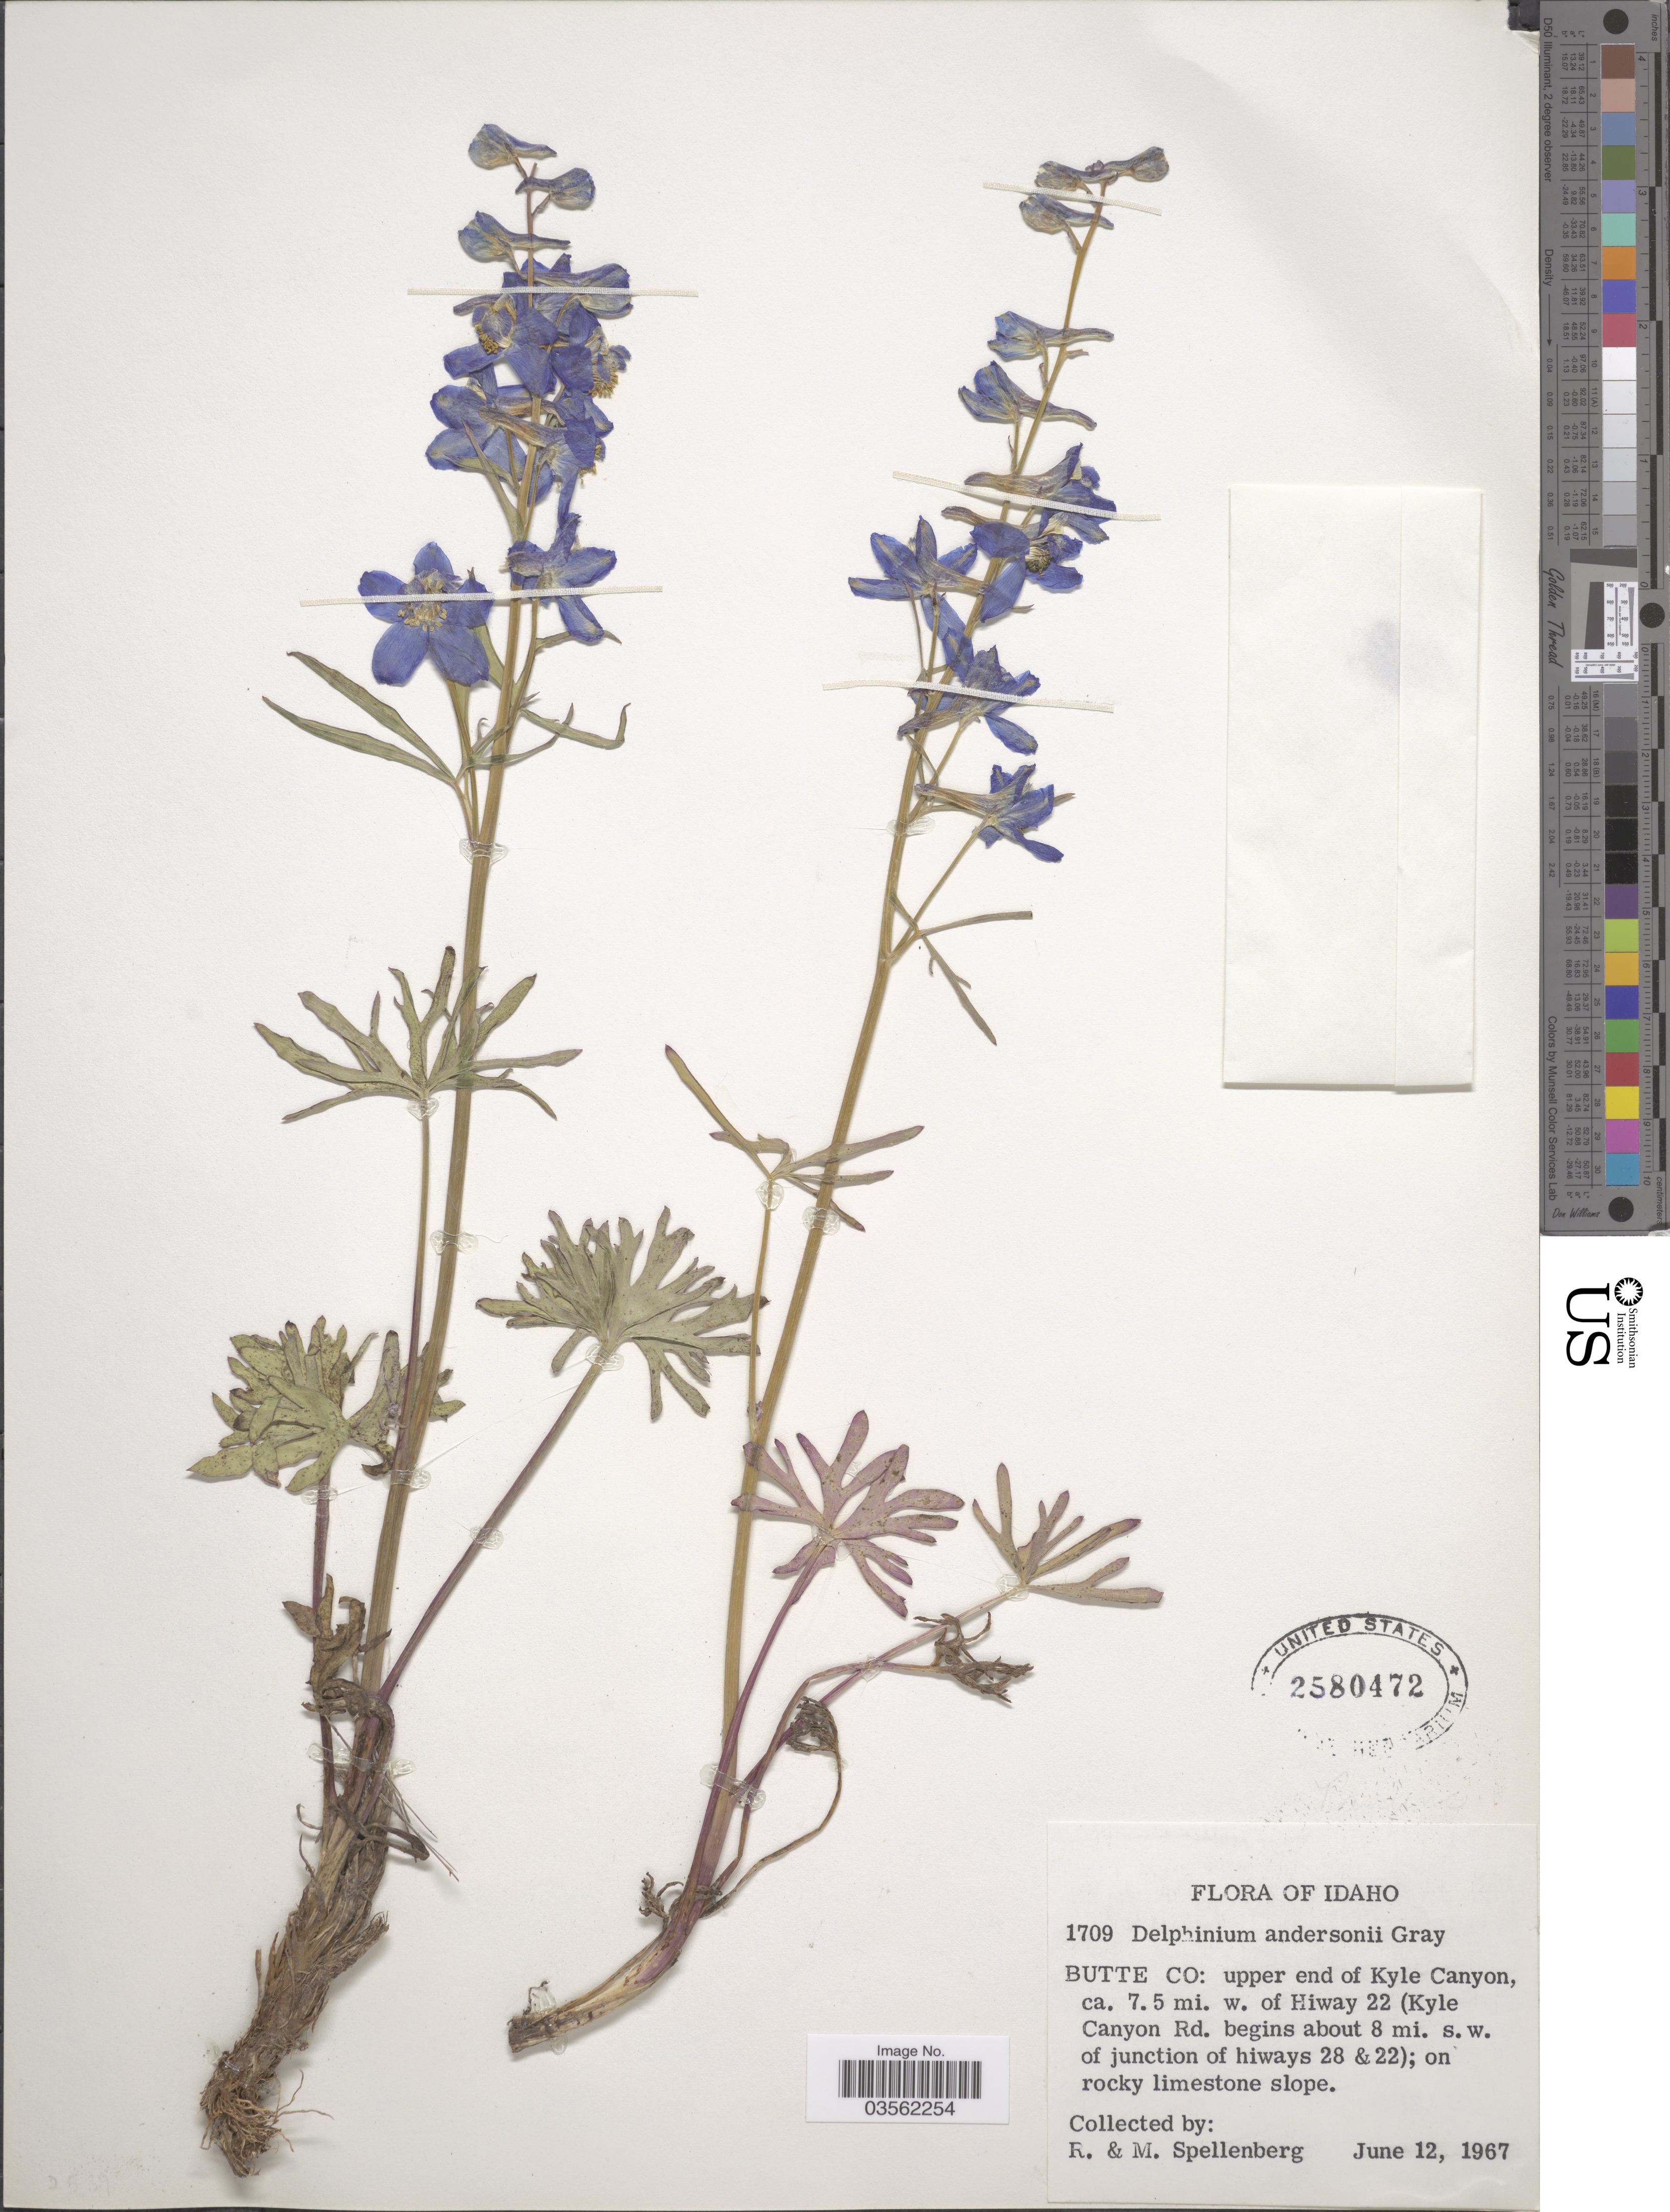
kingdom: Plantae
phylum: Tracheophyta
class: Magnoliopsida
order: Ranunculales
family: Ranunculaceae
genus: Delphinium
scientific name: Delphinium andersonii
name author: A. Gray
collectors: R. Spellenberg & Spellenberg, M.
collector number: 1709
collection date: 1967-06-12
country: United States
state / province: Idaho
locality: Butte Co: upper end of Kyle Canyon, ca. 7.5 mi. w. of Hiway 22 (Kyle Canyon Rd. begins about 8 mi. s.w. of junction of hiways 28 & 22).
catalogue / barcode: US 2580472